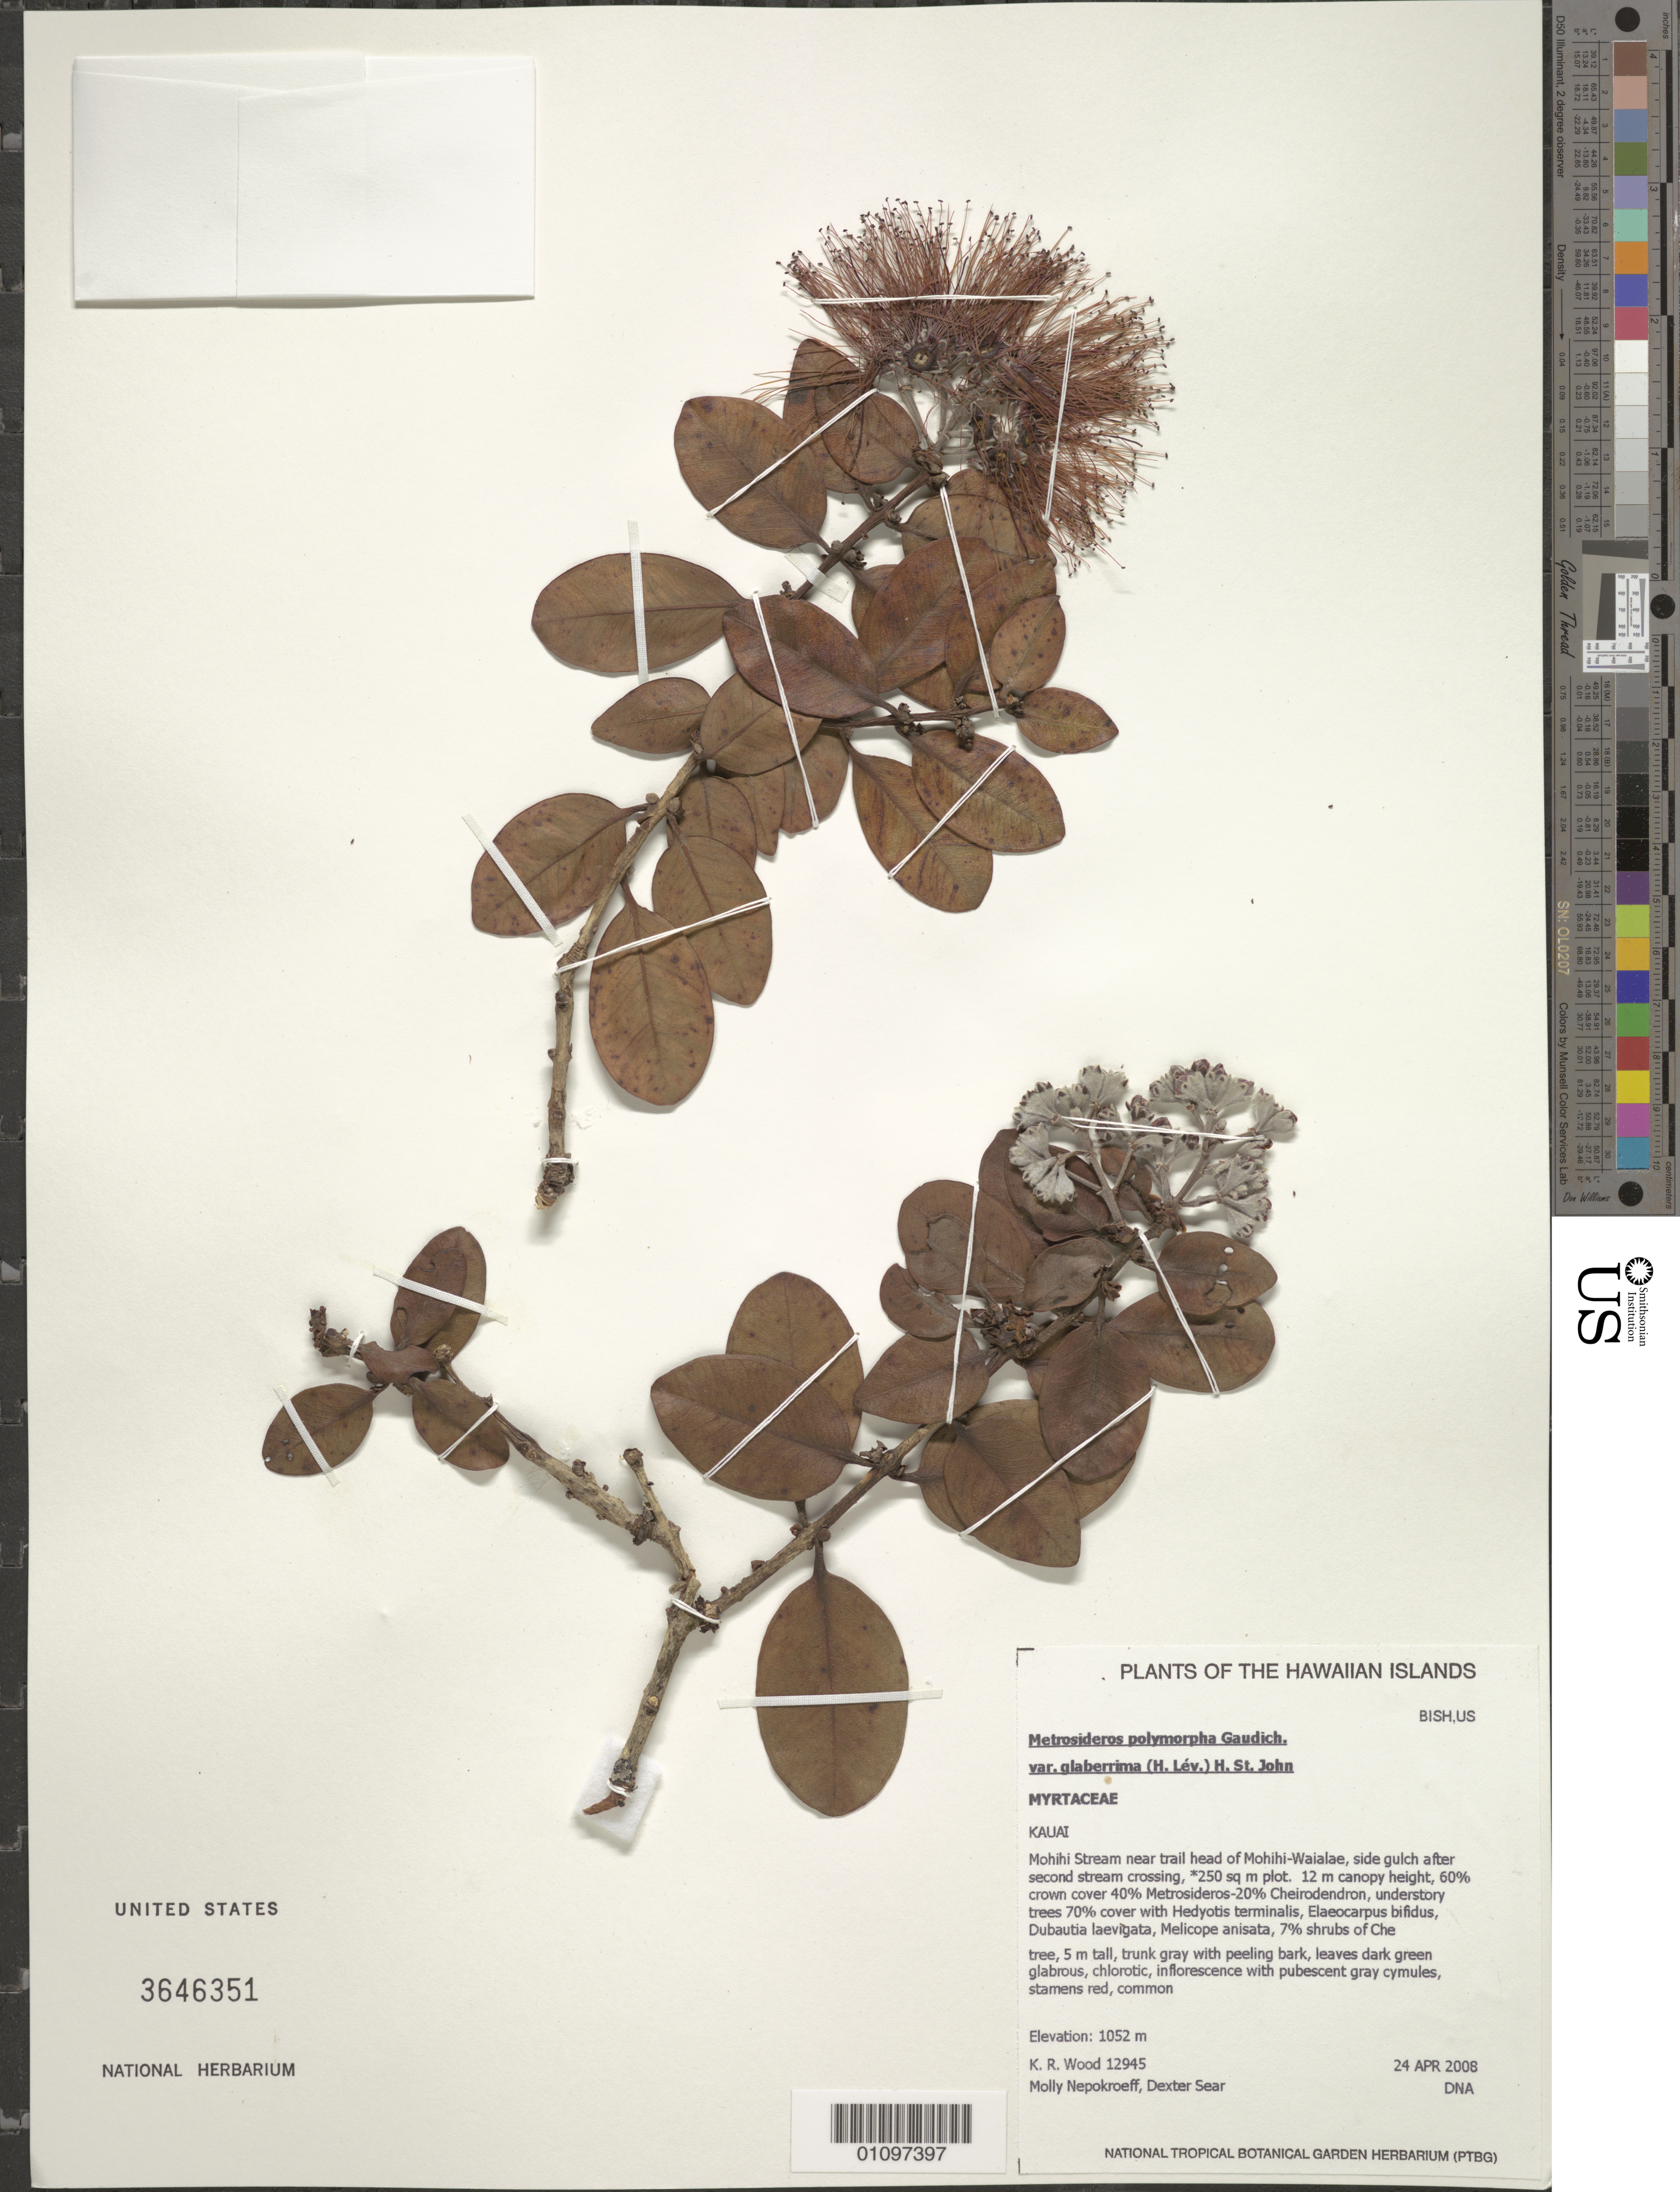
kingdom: Plantae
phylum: Tracheophyta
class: Magnoliopsida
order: Myrtales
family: Myrtaceae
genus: Metrosideros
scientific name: Metrosideros polymorpha var. glaberrima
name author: (H. Lév.) H. St. John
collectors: K. R. Wood, M. Nepokroeff & D. Sear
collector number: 12945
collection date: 2008-04-24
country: United States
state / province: Hawaii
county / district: Kauai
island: Kaua'i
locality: Mohihi Stream near trail head of Mohihi-Waialae, side gulch after second stream crossing, 250 sq m plot.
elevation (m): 1052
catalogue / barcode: US 3646351